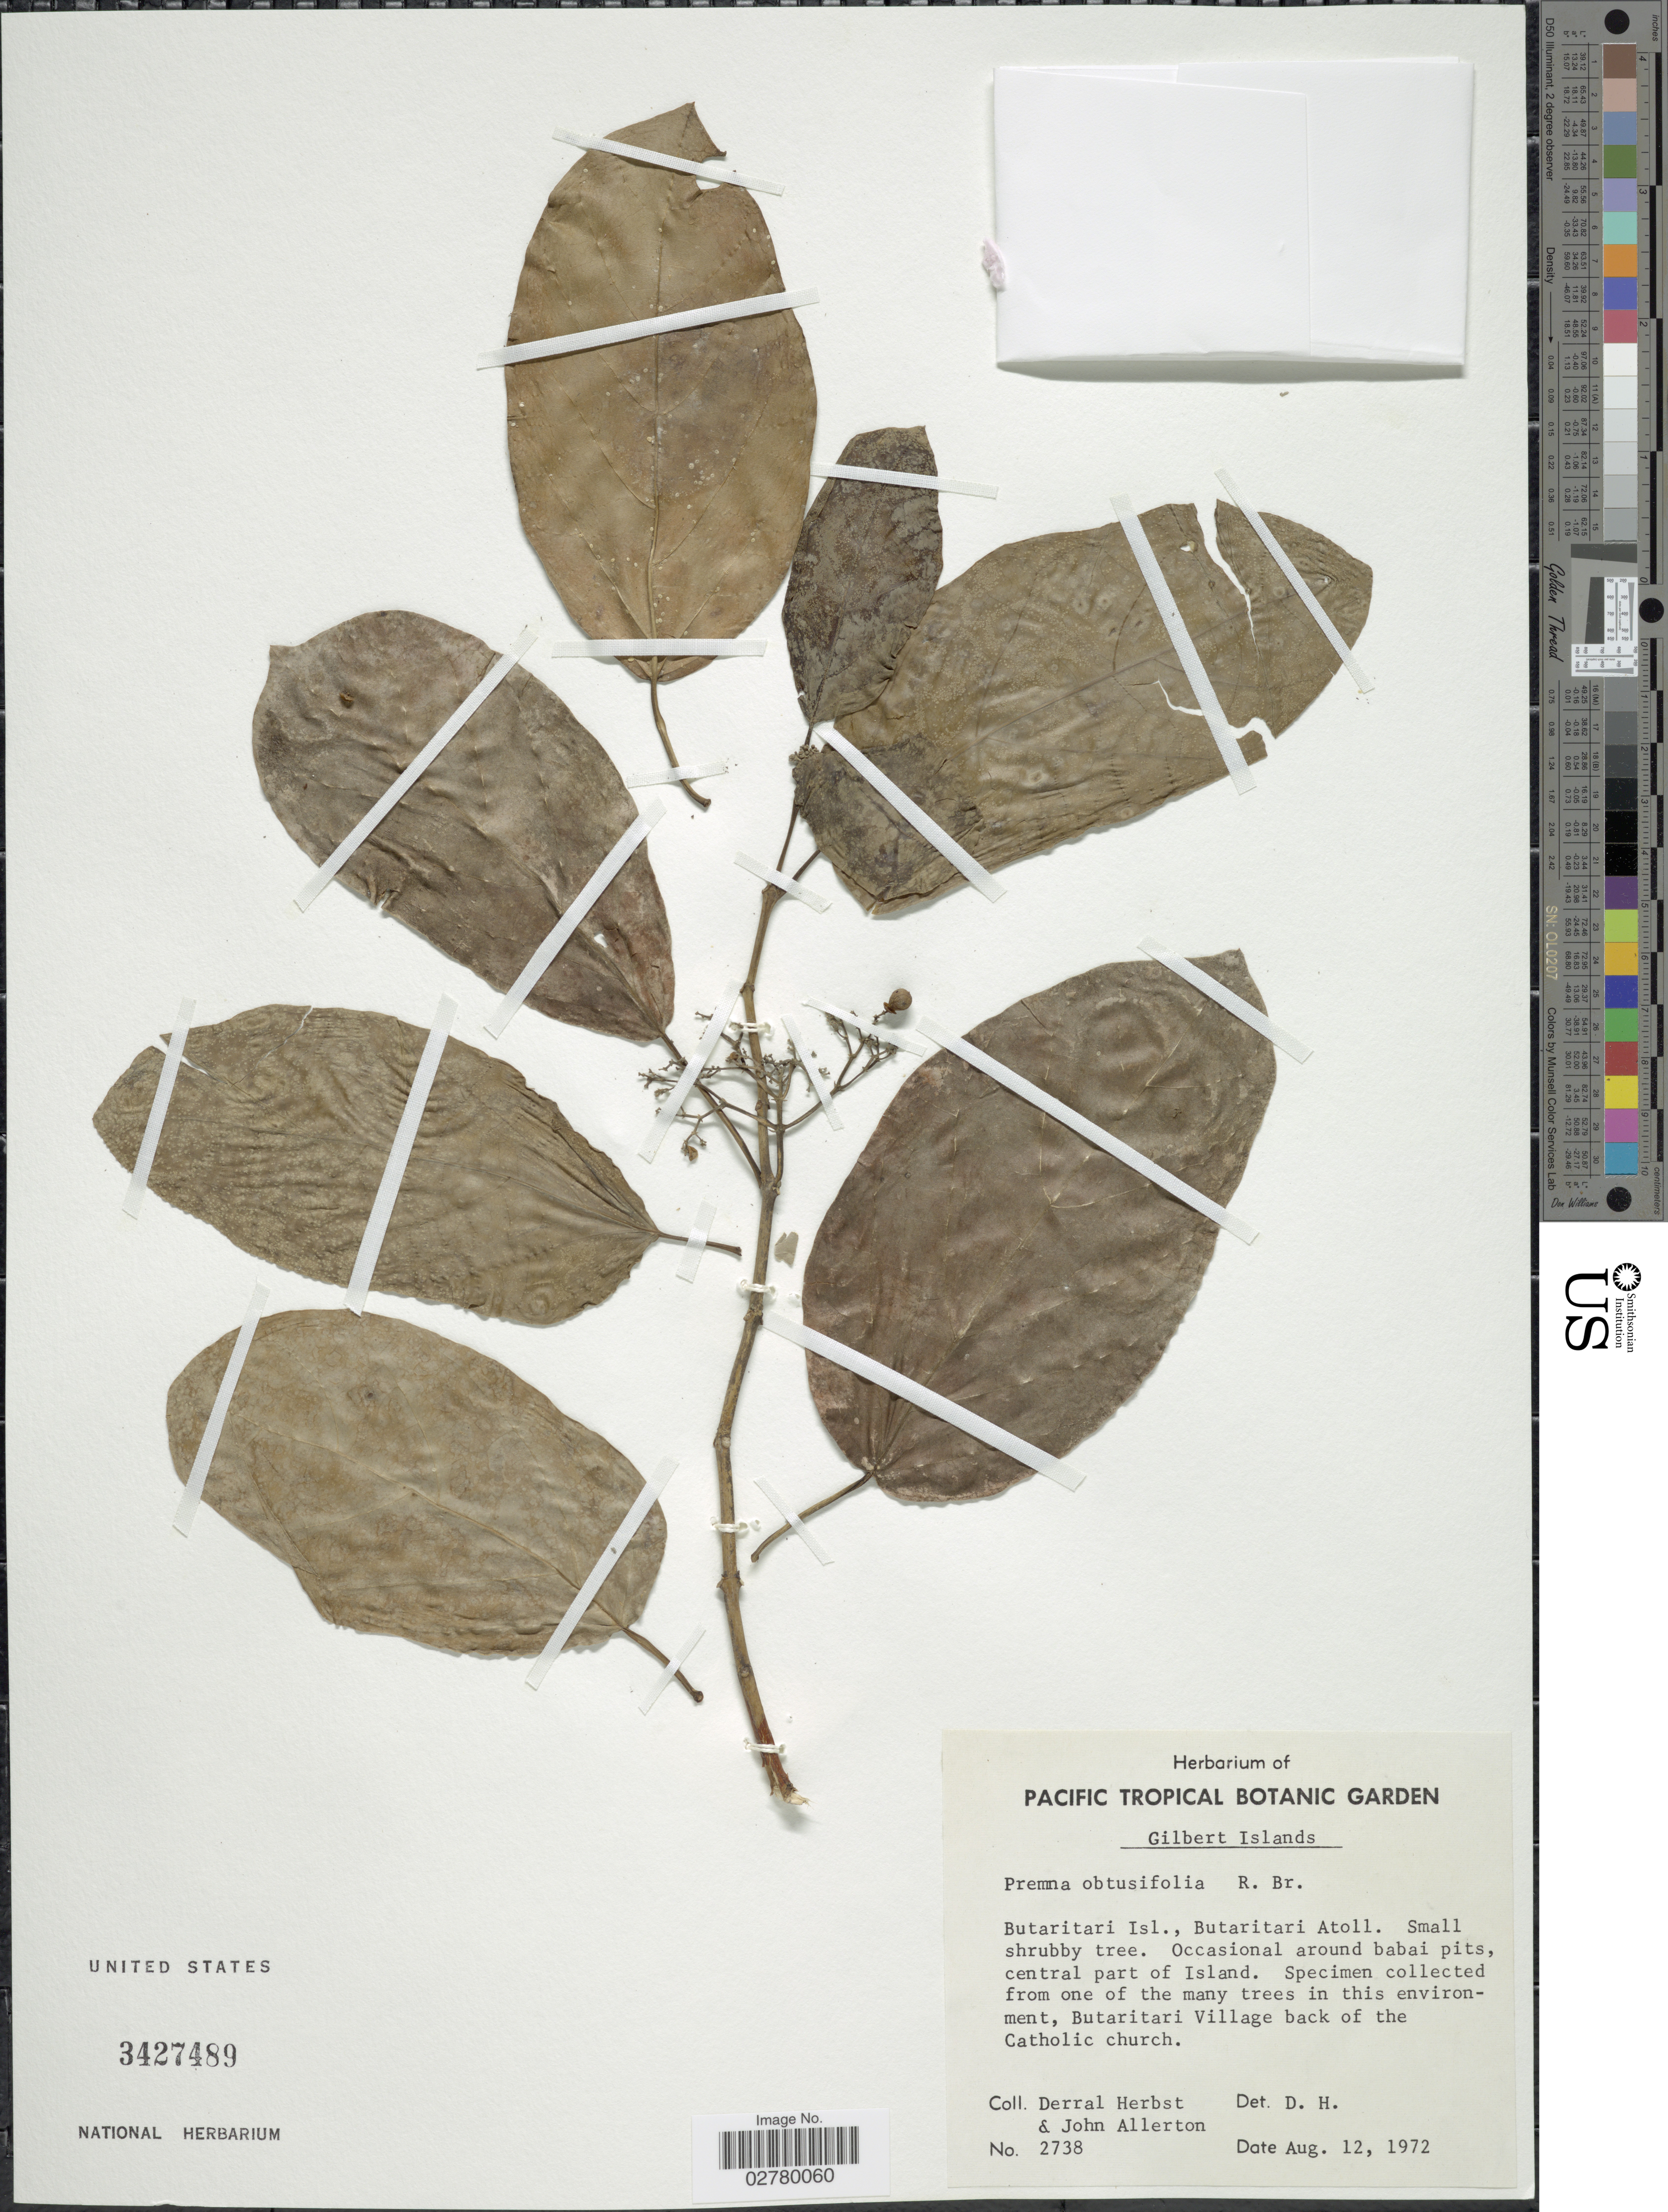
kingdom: Plantae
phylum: Tracheophyta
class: Magnoliopsida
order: Lamiales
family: Lamiaceae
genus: Premna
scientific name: Premna obtusifolia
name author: R. Br.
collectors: D. R. Herbst & J. Allerton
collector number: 2738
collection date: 1972-08-12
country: Kiribati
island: Butaritari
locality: Gilbert Islands. Butaritari Isl., Butaritari Atoll. Butaritari Village back of the Catholic church.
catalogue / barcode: US 3427489